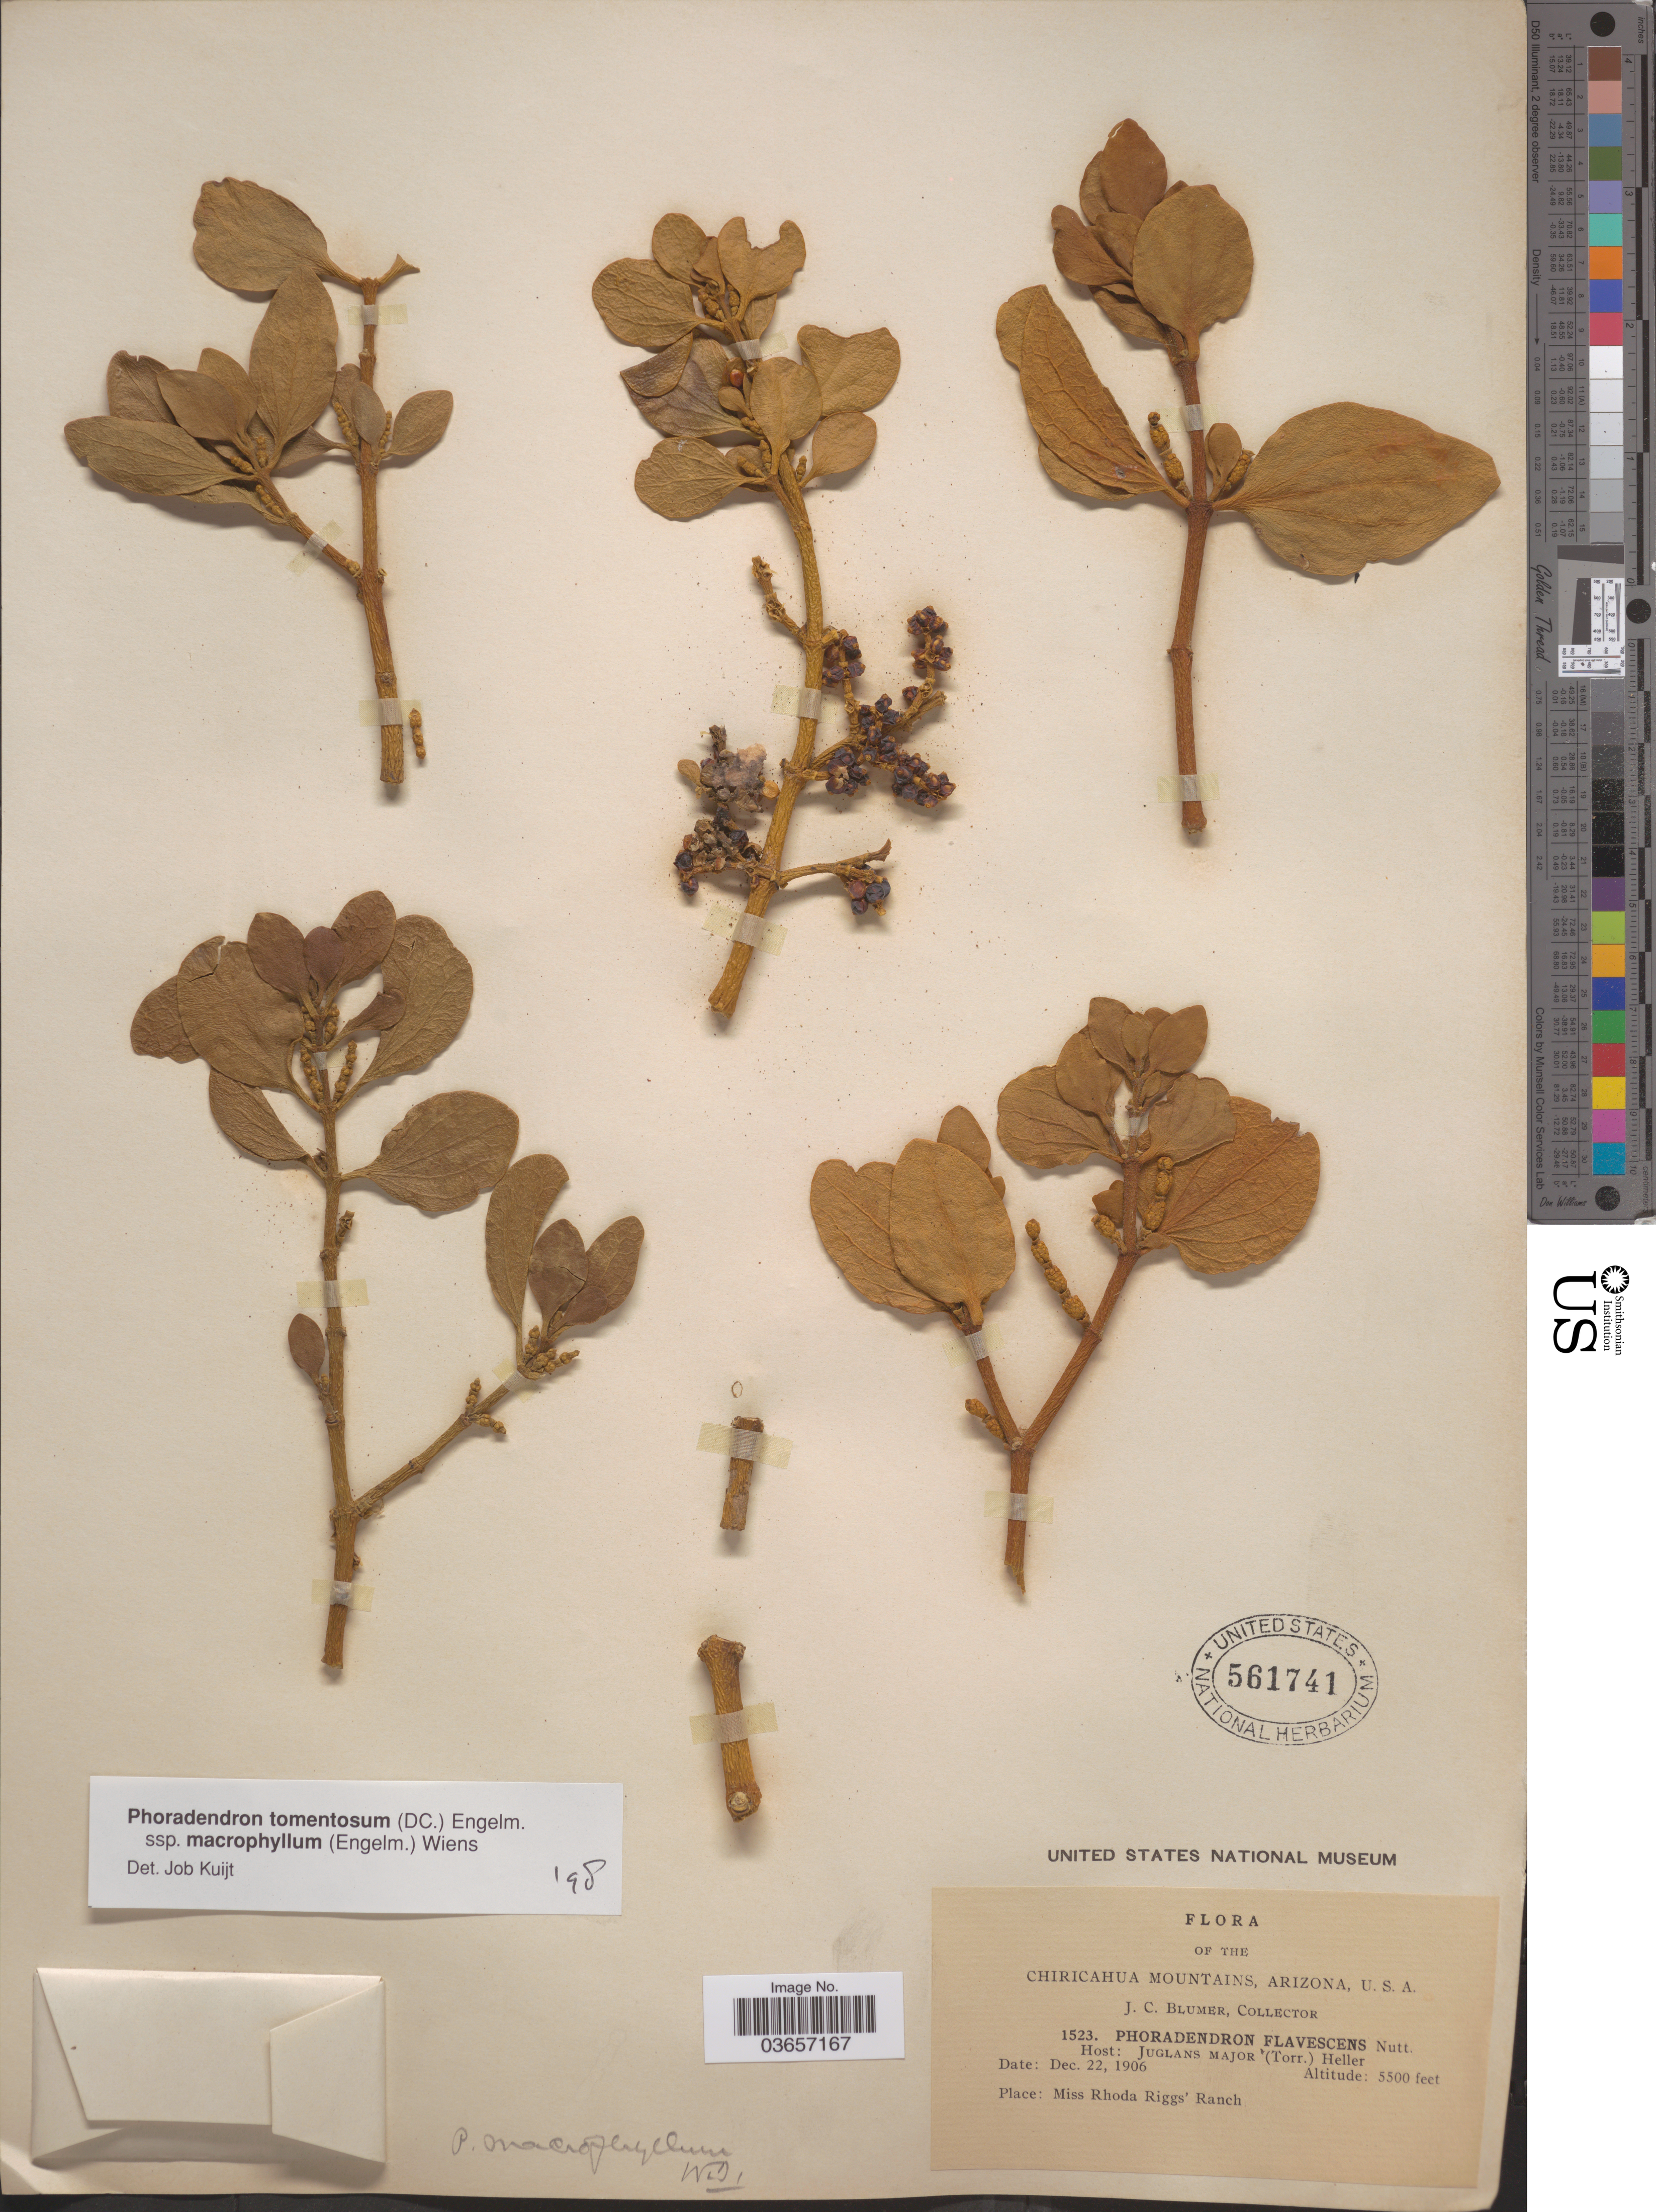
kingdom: Plantae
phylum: Tracheophyta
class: Magnoliopsida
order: Santalales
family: Viscaceae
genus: Phoradendron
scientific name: Phoradendron tomentosum subsp. macrophyllum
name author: DC.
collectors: J. C. Blumer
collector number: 1523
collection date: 1906-12-22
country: United States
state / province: Arizona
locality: Chiricahua Mountains, U.S.A. Miss Rhoda Rigg's Ranch.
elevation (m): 1676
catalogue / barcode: US 561741